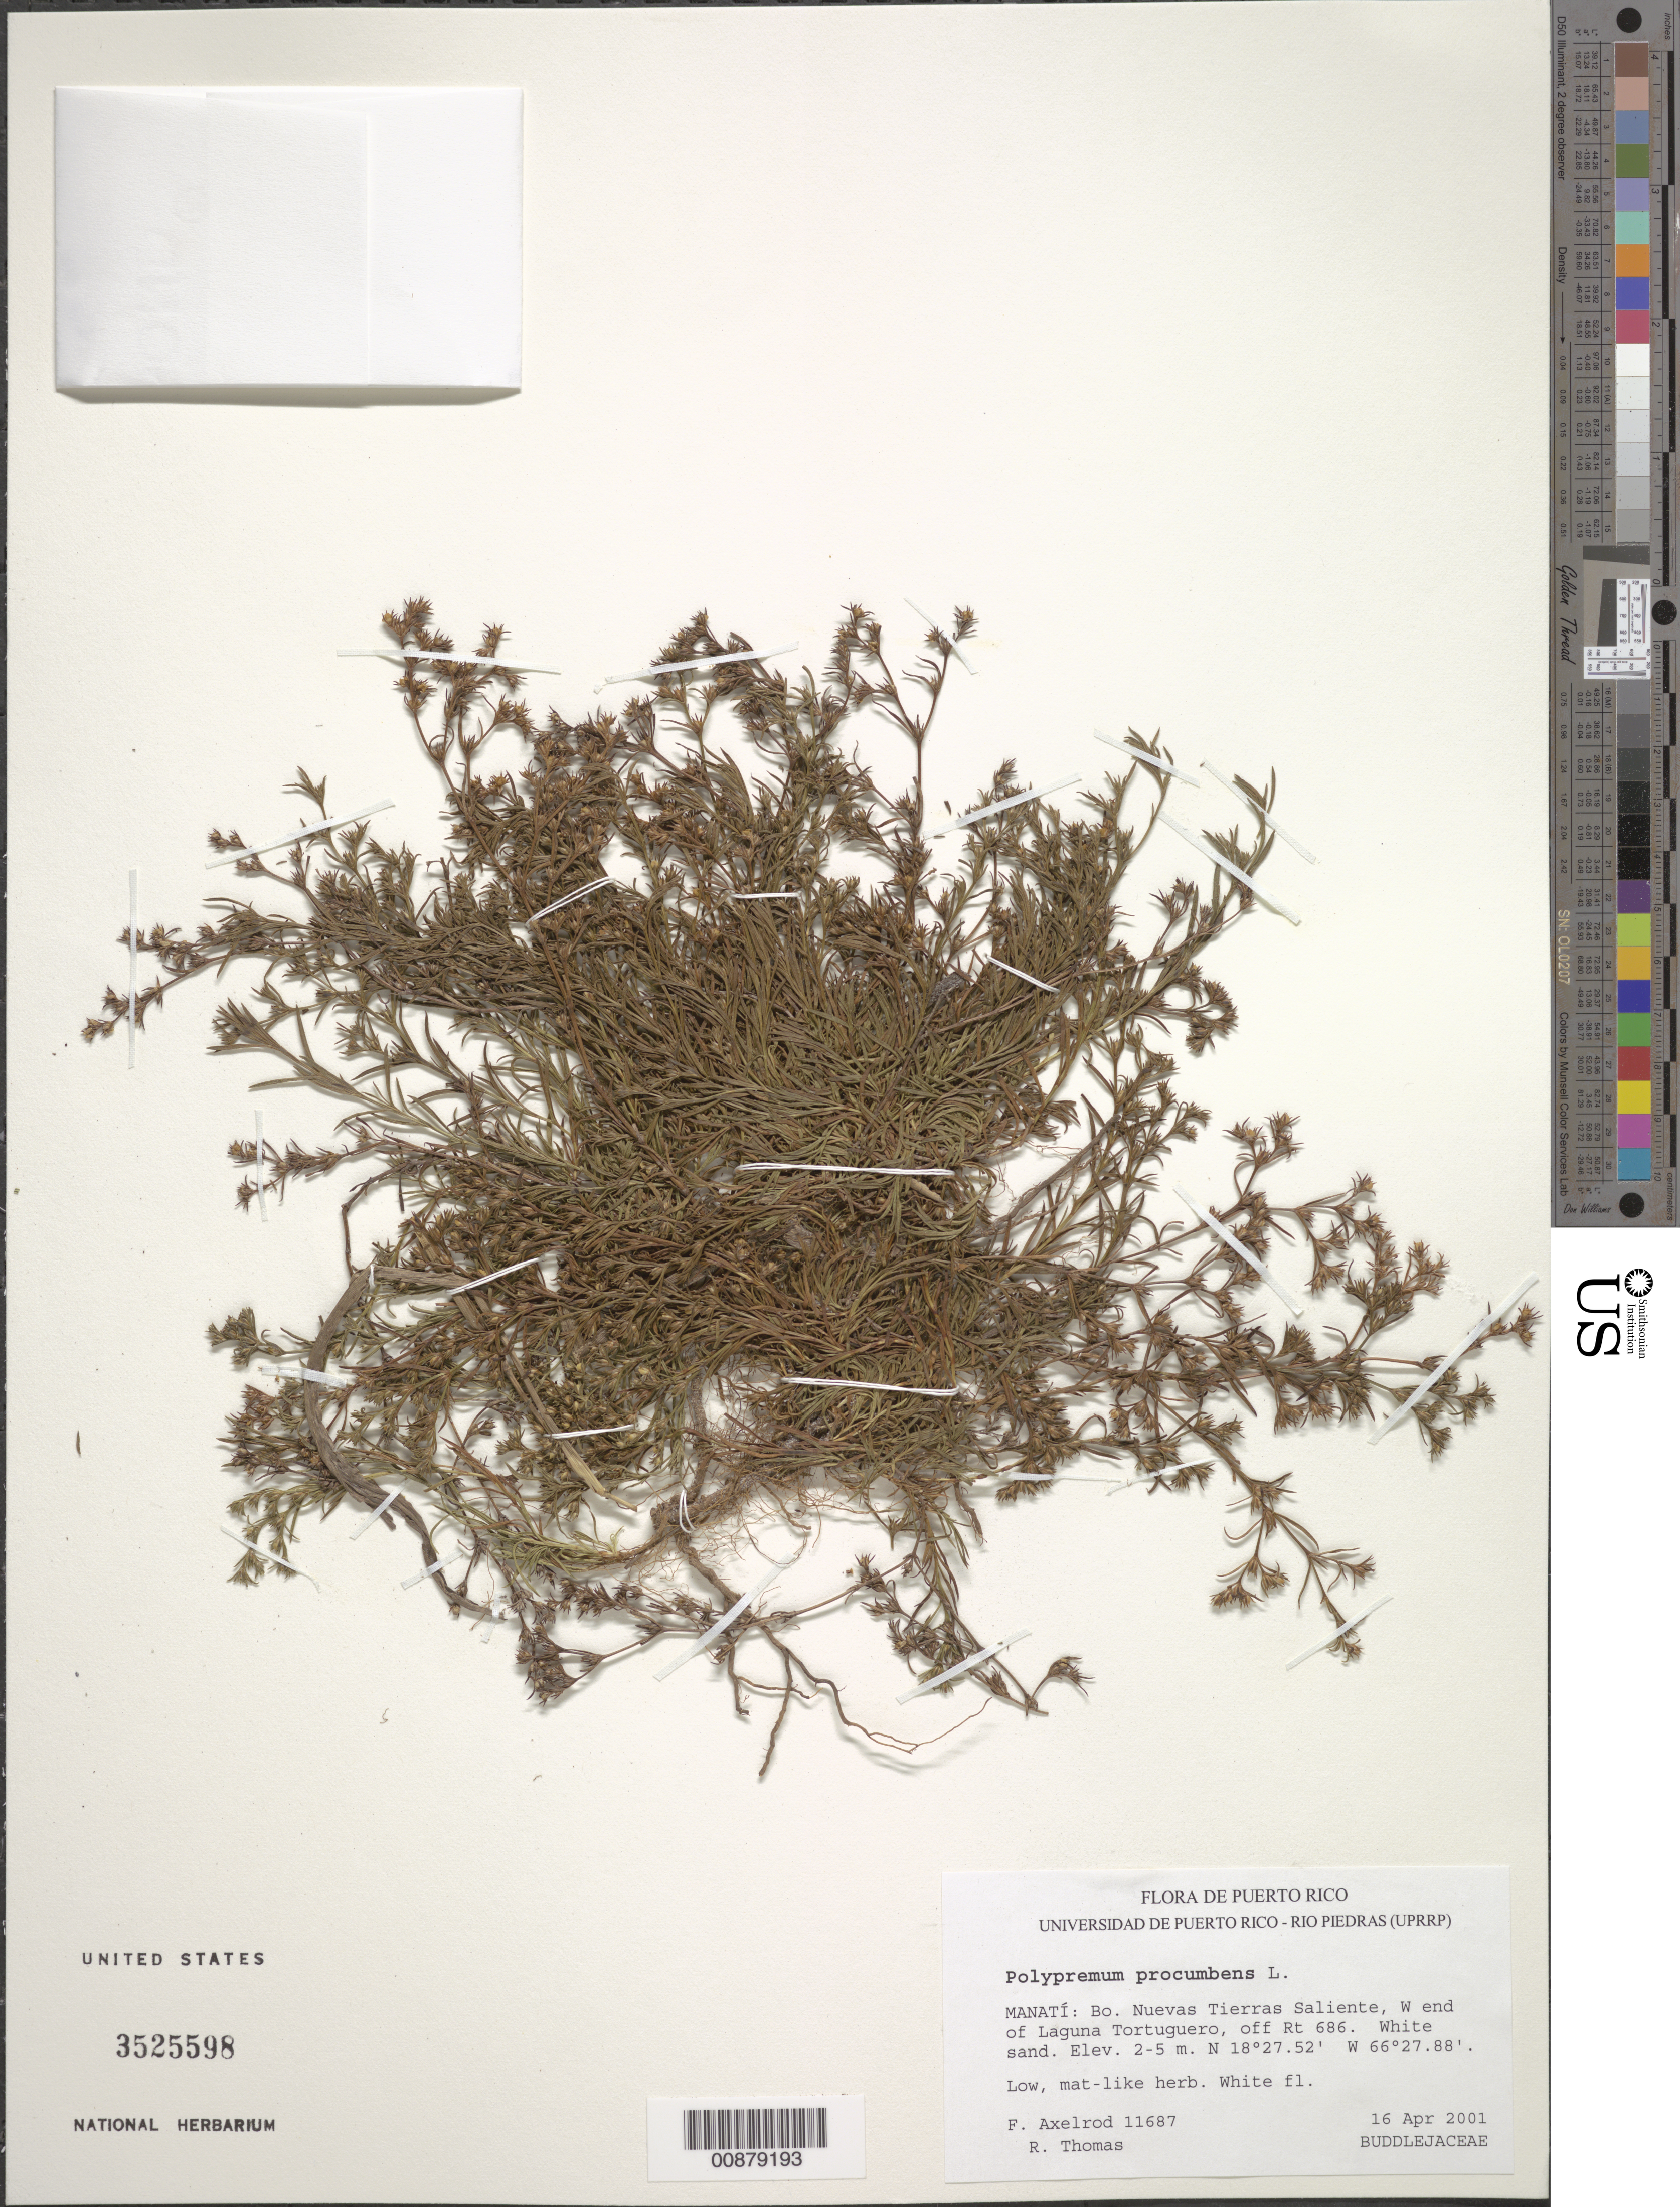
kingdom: Plantae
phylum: Tracheophyta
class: Magnoliopsida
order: Lamiales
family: Tetrachondraceae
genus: Polypremum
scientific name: Polypremum procumbens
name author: L.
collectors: F. S. Axelrod & R. Thomas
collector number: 11687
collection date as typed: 16 Apr 2001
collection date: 2001-04-16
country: Puerto Rico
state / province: Manatí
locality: Bo. Tierras Nuevas Saliente, W end of Laguna Tortuguero, off Rt. 686.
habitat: White sand.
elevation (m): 2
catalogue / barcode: US 3525598